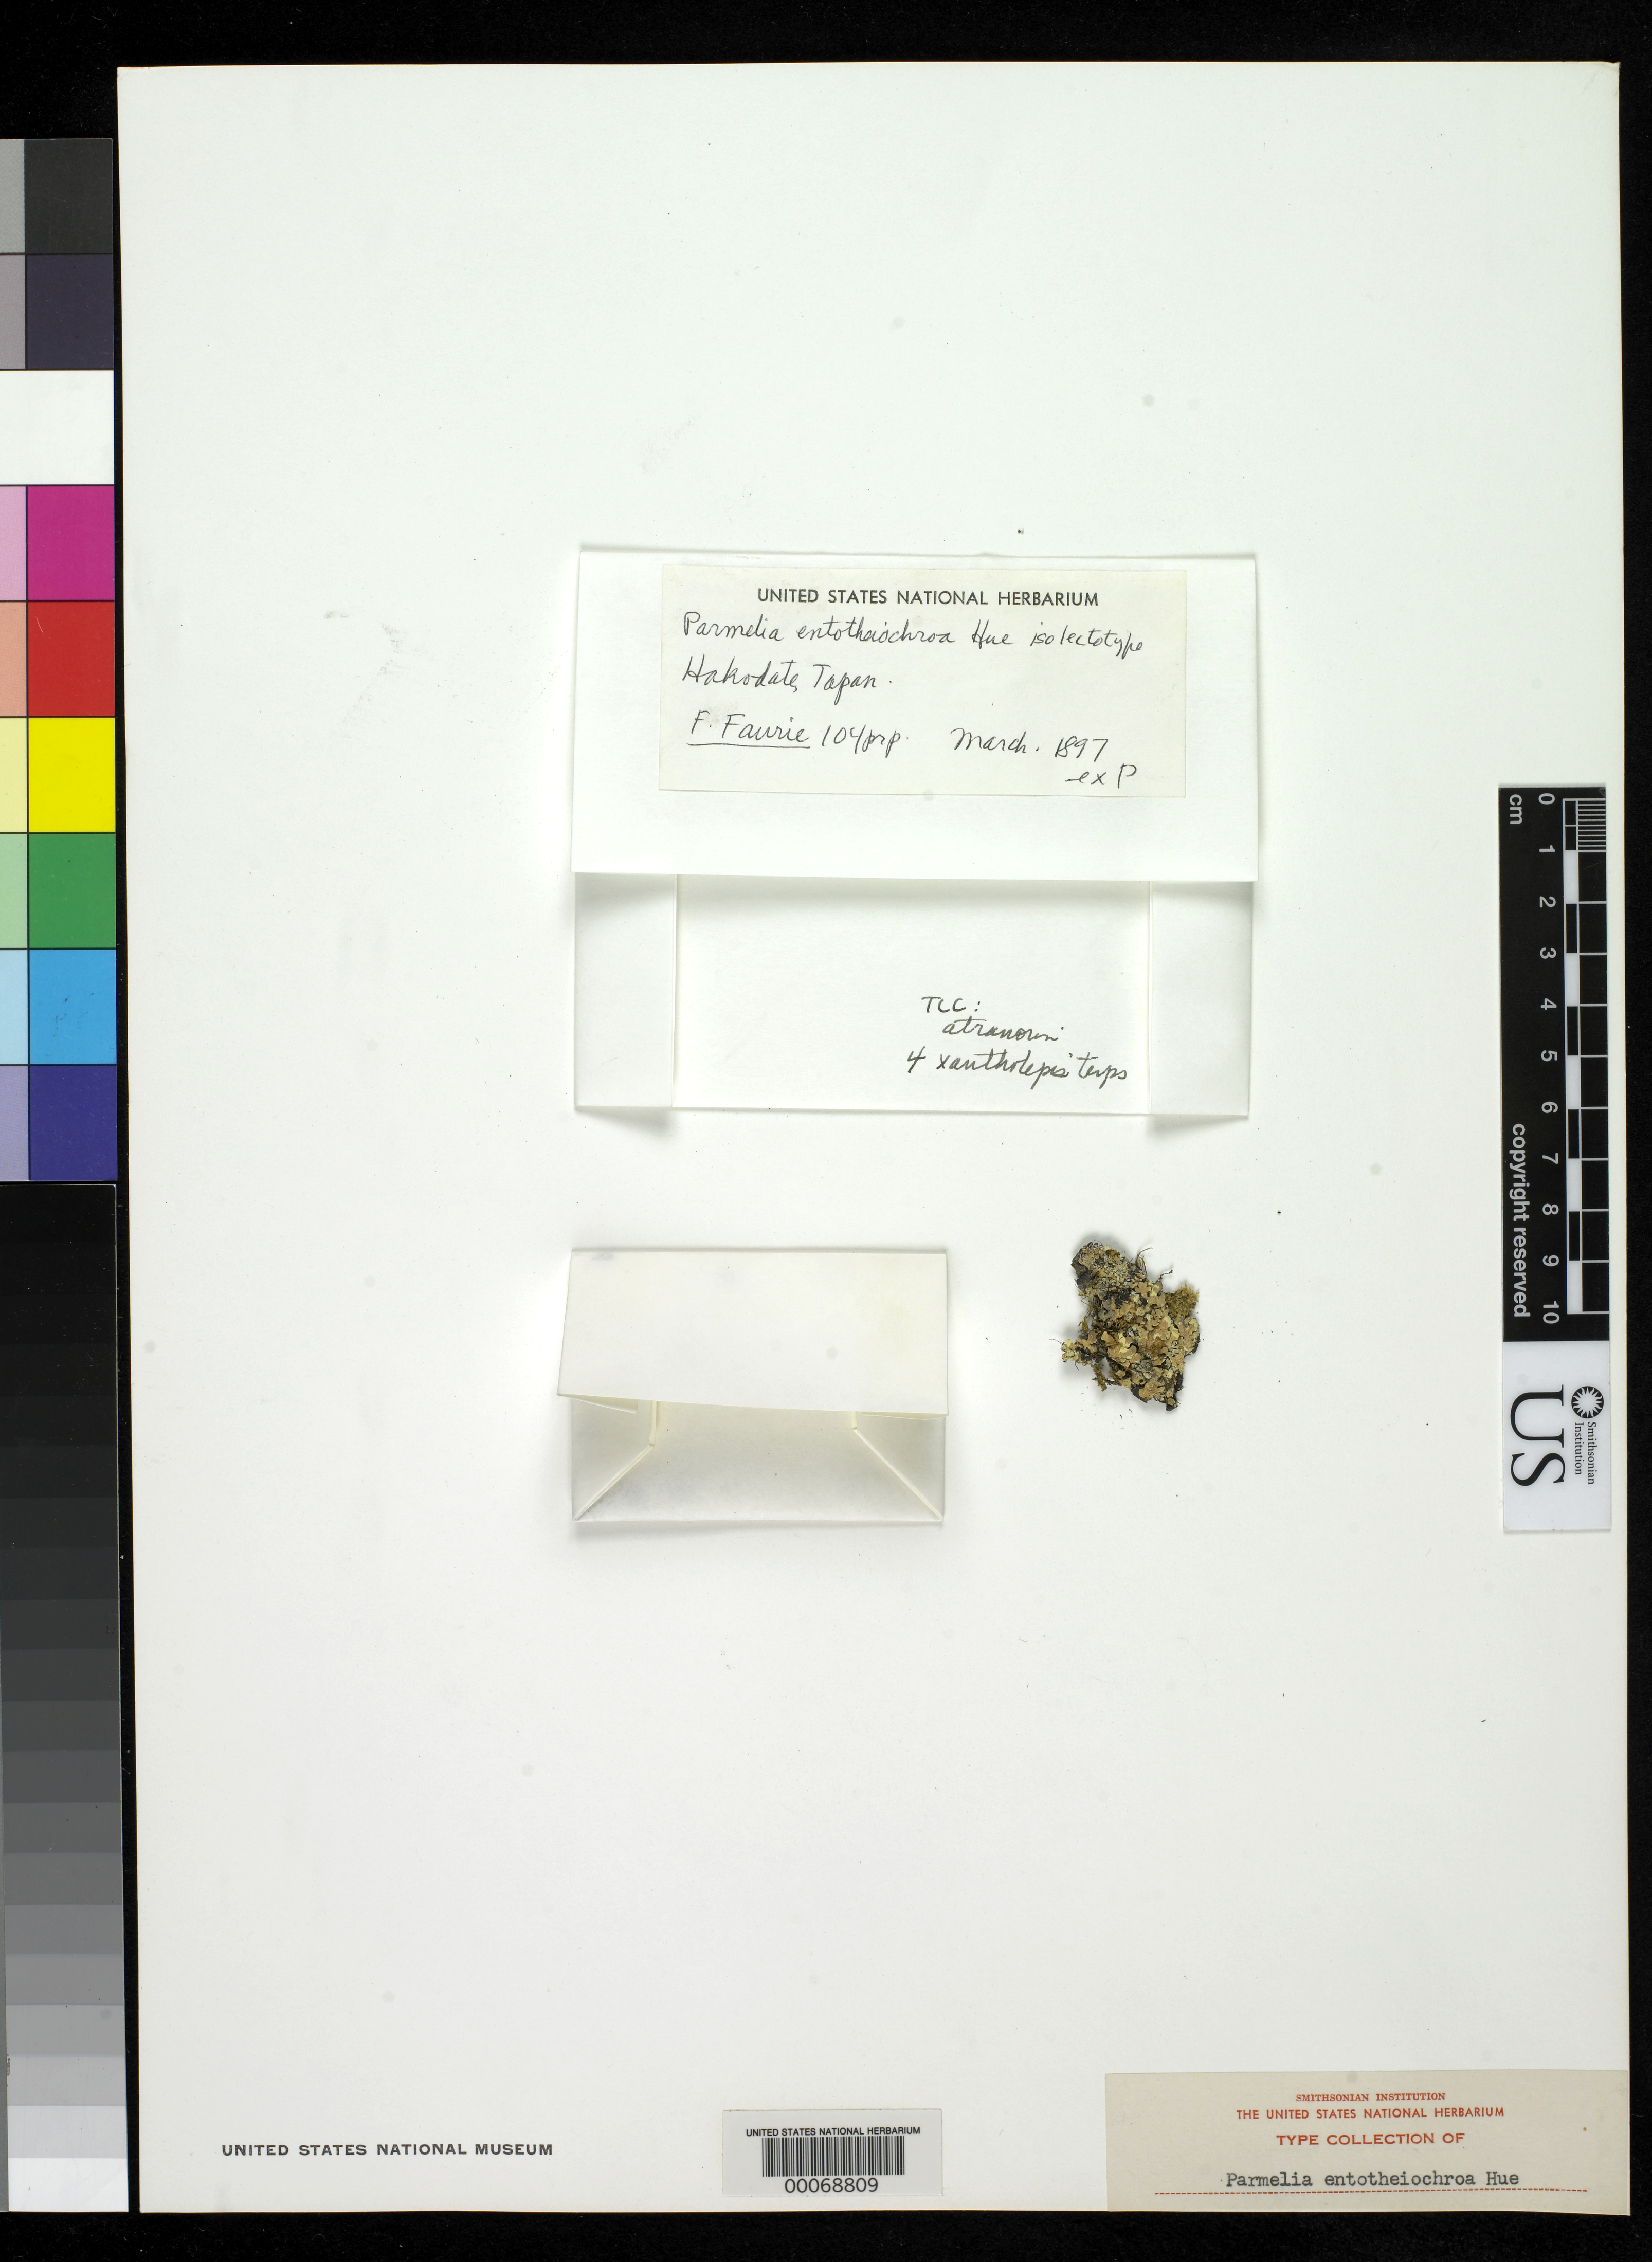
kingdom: Fungi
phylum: Ascomycota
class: Lecanoromycetes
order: Lecanorales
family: Parmeliaceae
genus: Parmelia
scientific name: Parmelia entotheiochroa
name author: Hue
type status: Isolectotype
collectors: F. Faurie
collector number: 104 prp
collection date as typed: Mar 1897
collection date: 1897-03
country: Japan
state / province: Hokkaido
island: Hokkaido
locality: Hakodate.